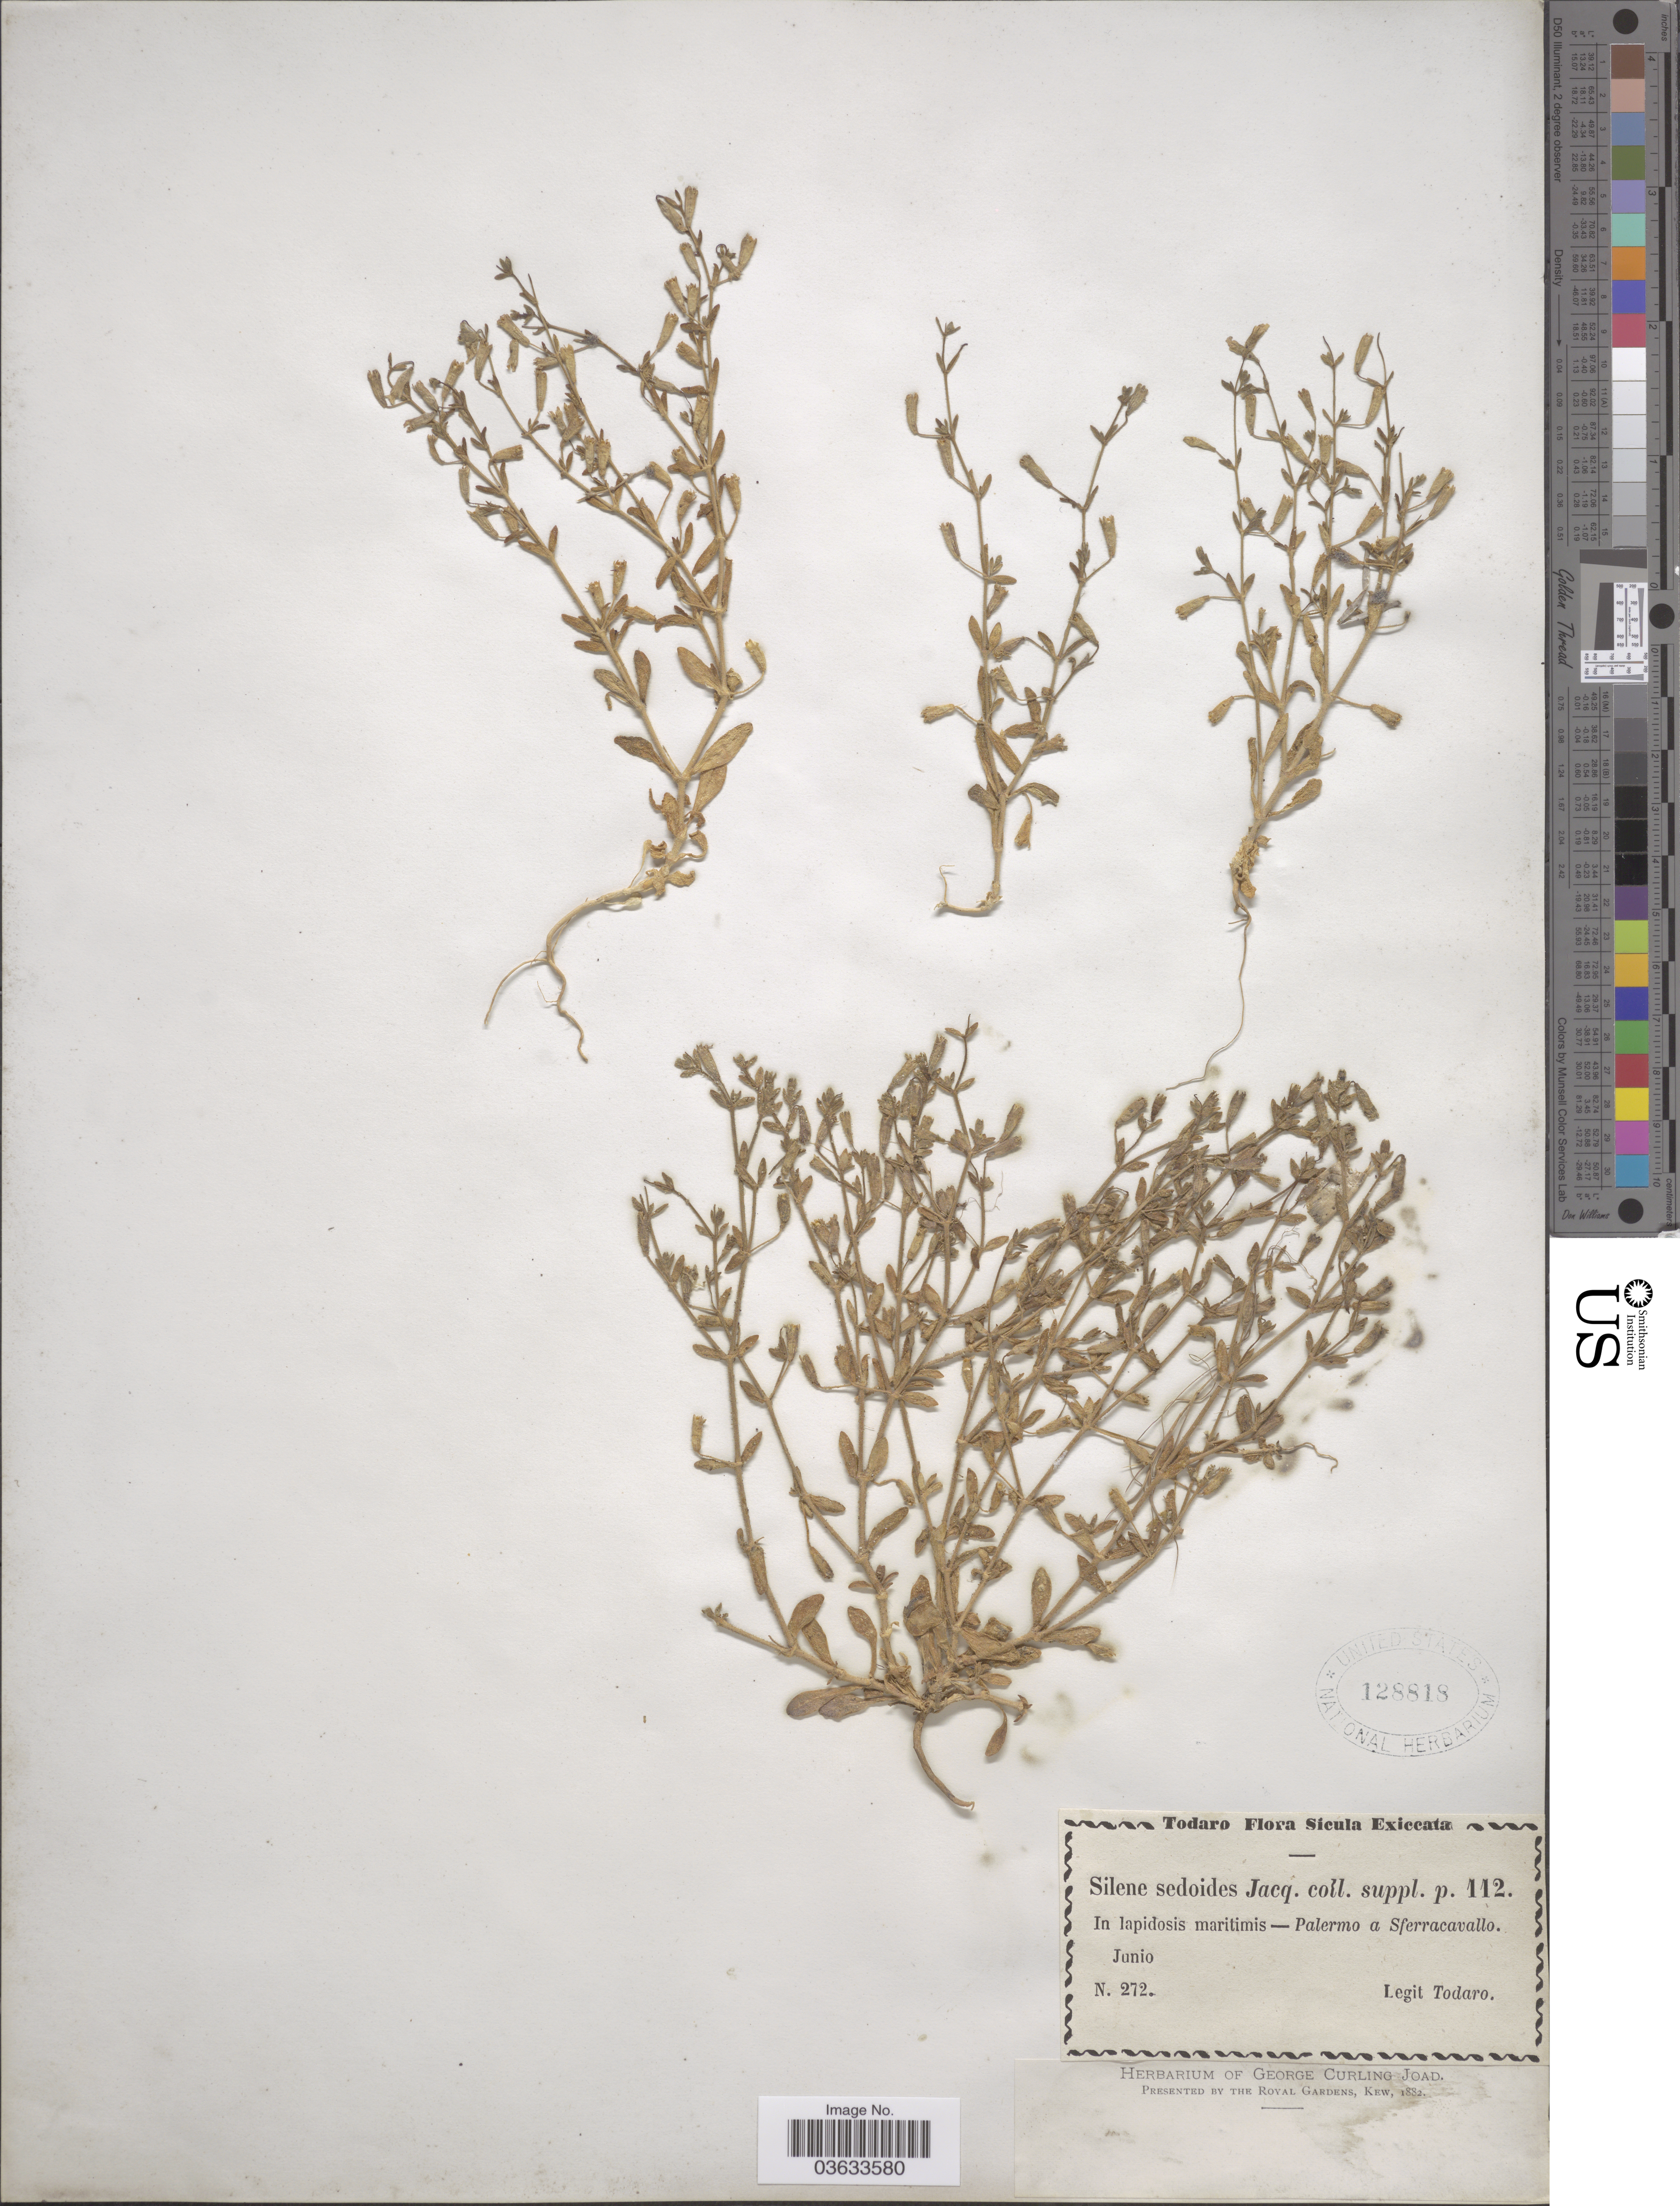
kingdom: Plantae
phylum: Tracheophyta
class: Magnoliopsida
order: Caryophyllales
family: Caryophyllaceae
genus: Silene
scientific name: Silene sedoides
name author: Poir.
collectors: Todaro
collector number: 272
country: Italy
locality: Sicula. In lapidosis maritimis - Palermo a Sferracavallo.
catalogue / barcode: US 128818